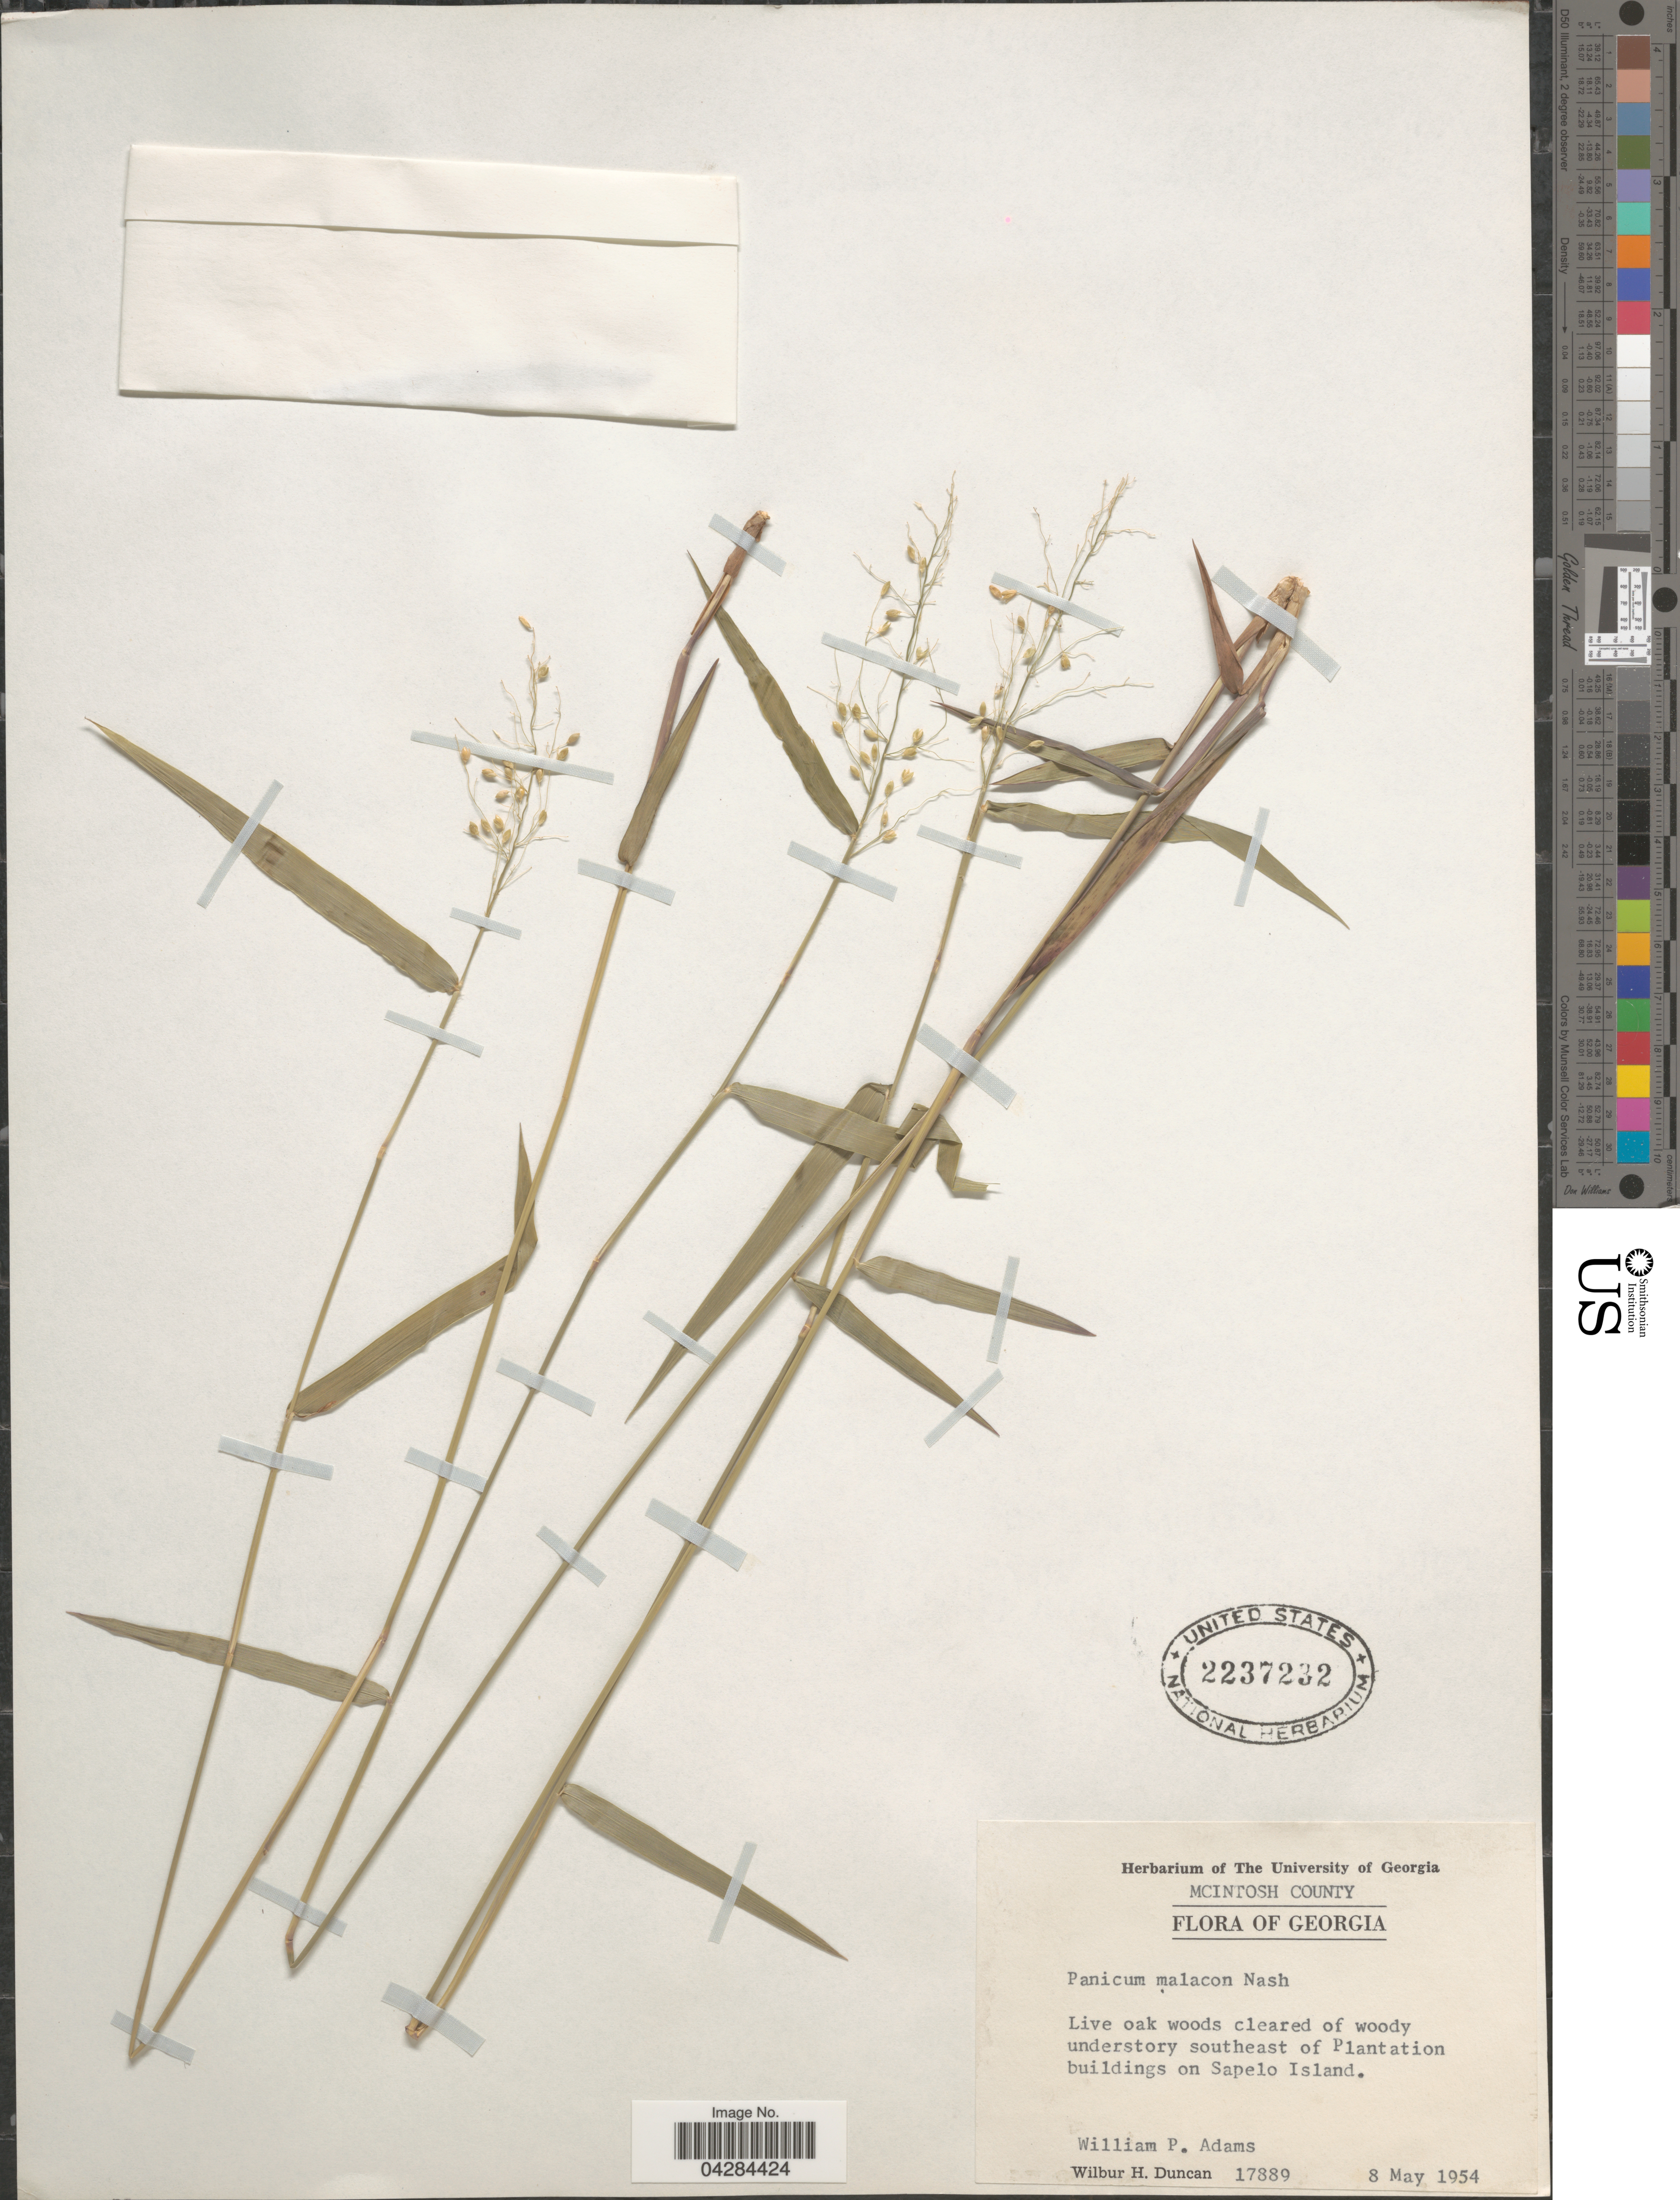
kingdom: Plantae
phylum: Tracheophyta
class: Liliopsida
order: Poales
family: Poaceae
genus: Dichanthelium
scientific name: Dichanthelium ovale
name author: (Elliott) Gould & C.A. Clark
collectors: W. P. Adams & W. H. Duncan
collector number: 17889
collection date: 1954-05-08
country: United States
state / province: Georgia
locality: McIntosh County. Live oak woods cleared of woody understory southeast of Plantation buildings on Sapelo Island.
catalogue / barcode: US 2237232